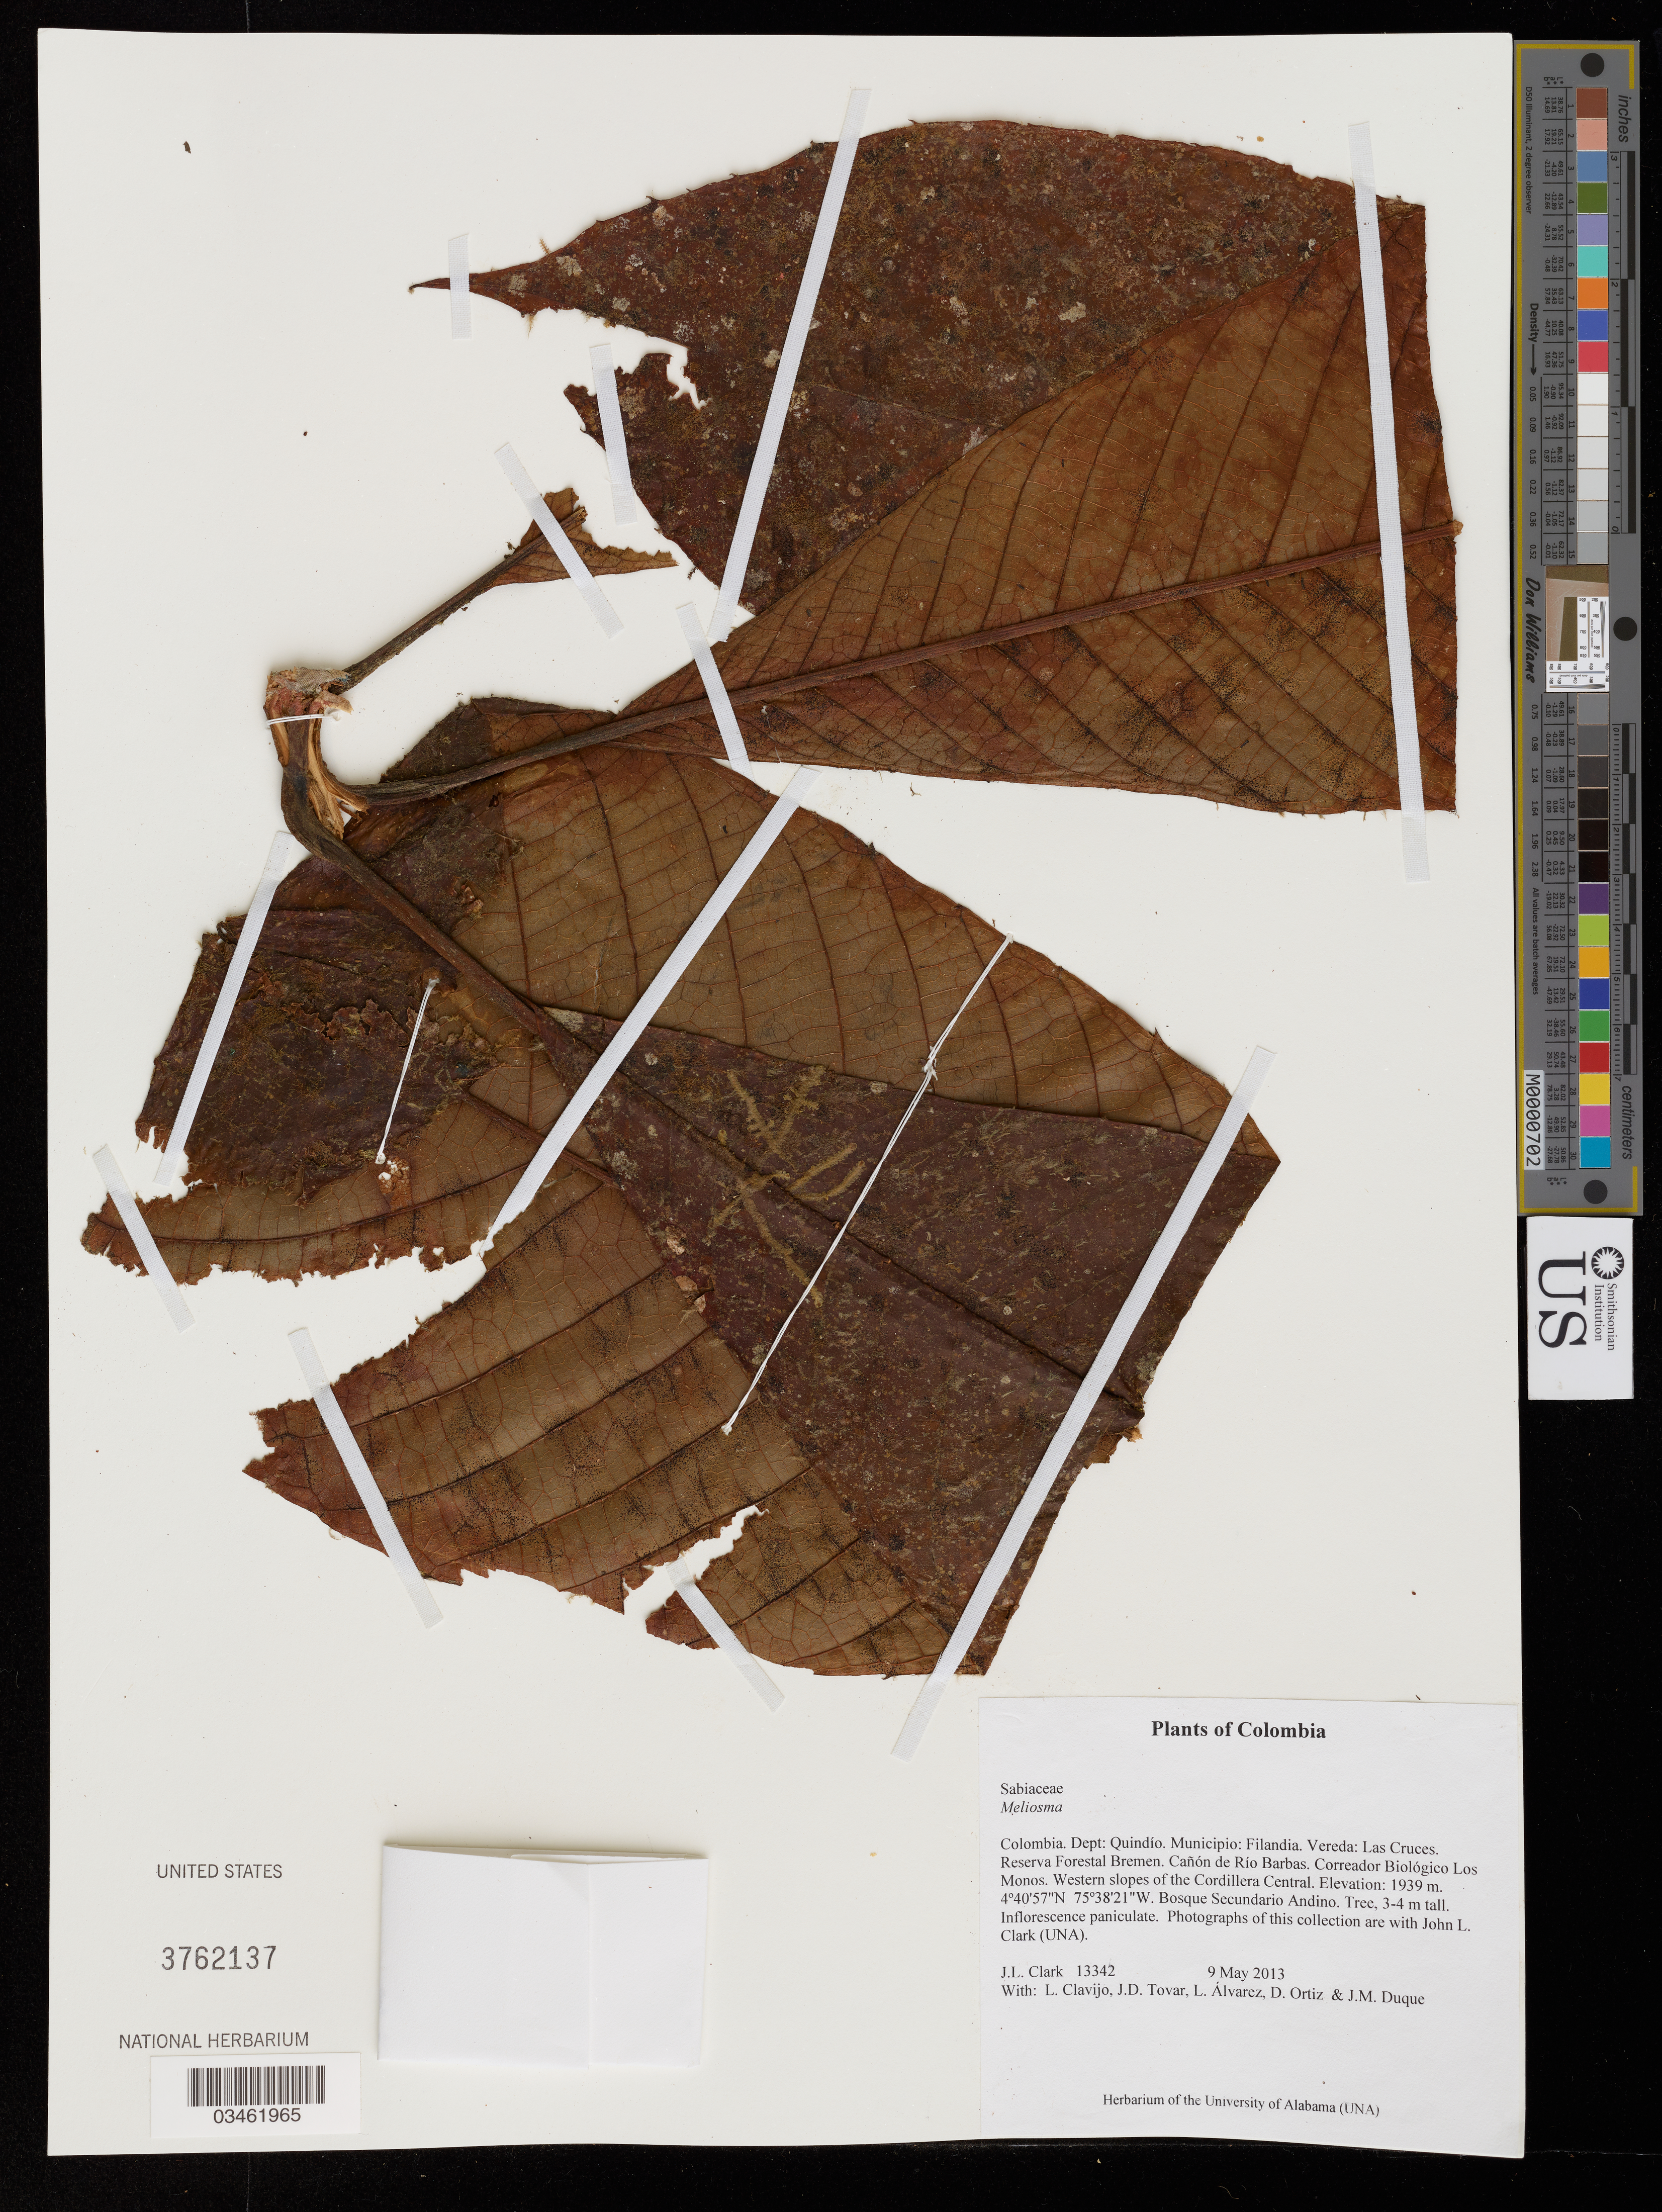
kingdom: Plantae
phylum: Tracheophyta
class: Magnoliopsida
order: Proteales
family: Sabiaceae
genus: Meliosma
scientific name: Meliosma sp.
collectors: J. L. Clark, L. Clavijo, J. Tovar, L. Alvarez & et al.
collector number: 13342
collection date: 2013-05-09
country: Colombia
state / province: Quindío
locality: Dept: Quindío. Municipio: Filandia. Vereda: Las Cruces. Reserva Forestal Bremen. Cañón de Río Barbas. Correador Biológico Los Monos. Western slopes of the Cordillera Central.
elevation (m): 1939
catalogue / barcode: US 3762137